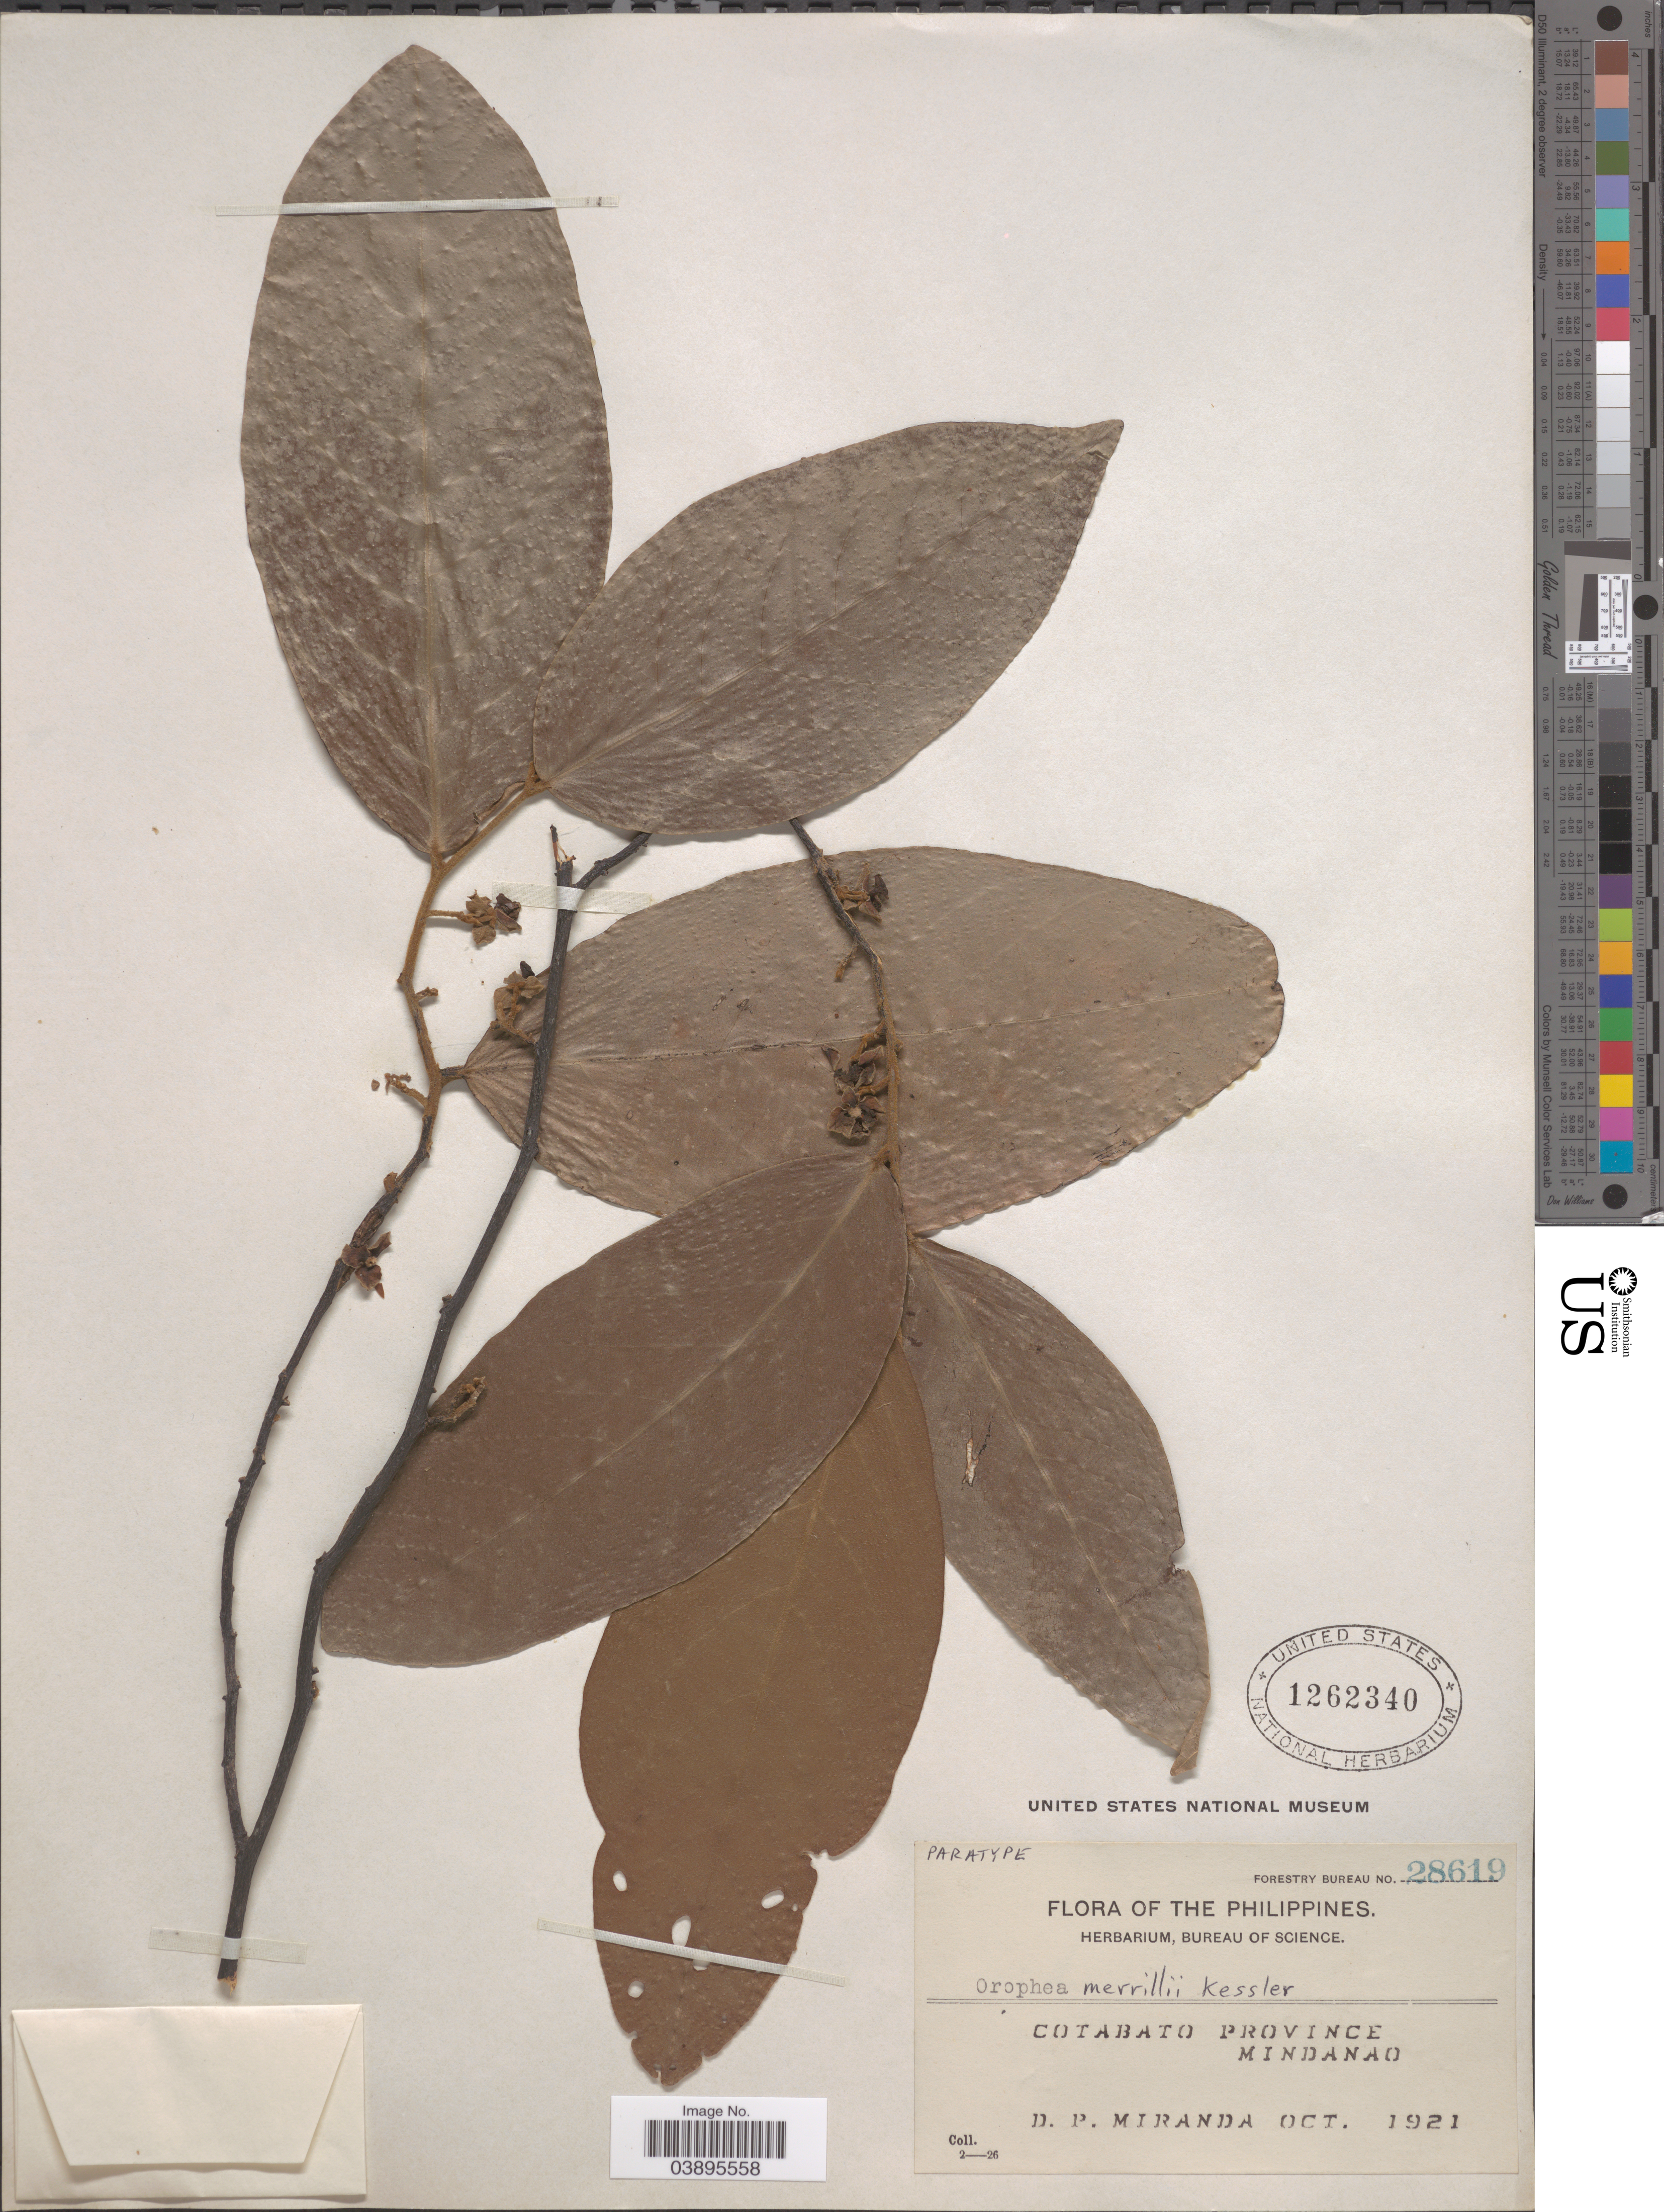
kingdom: Plantae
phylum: Tracheophyta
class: Magnoliopsida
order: Magnoliales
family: Annonaceae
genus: Orophea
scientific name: Orophea merrillii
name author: Kessler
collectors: D. P. Miranda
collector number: Forestry Bureau 28619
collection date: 1921-10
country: Philippines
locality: Cotabato Province, Mindanao.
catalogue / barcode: US 1262340